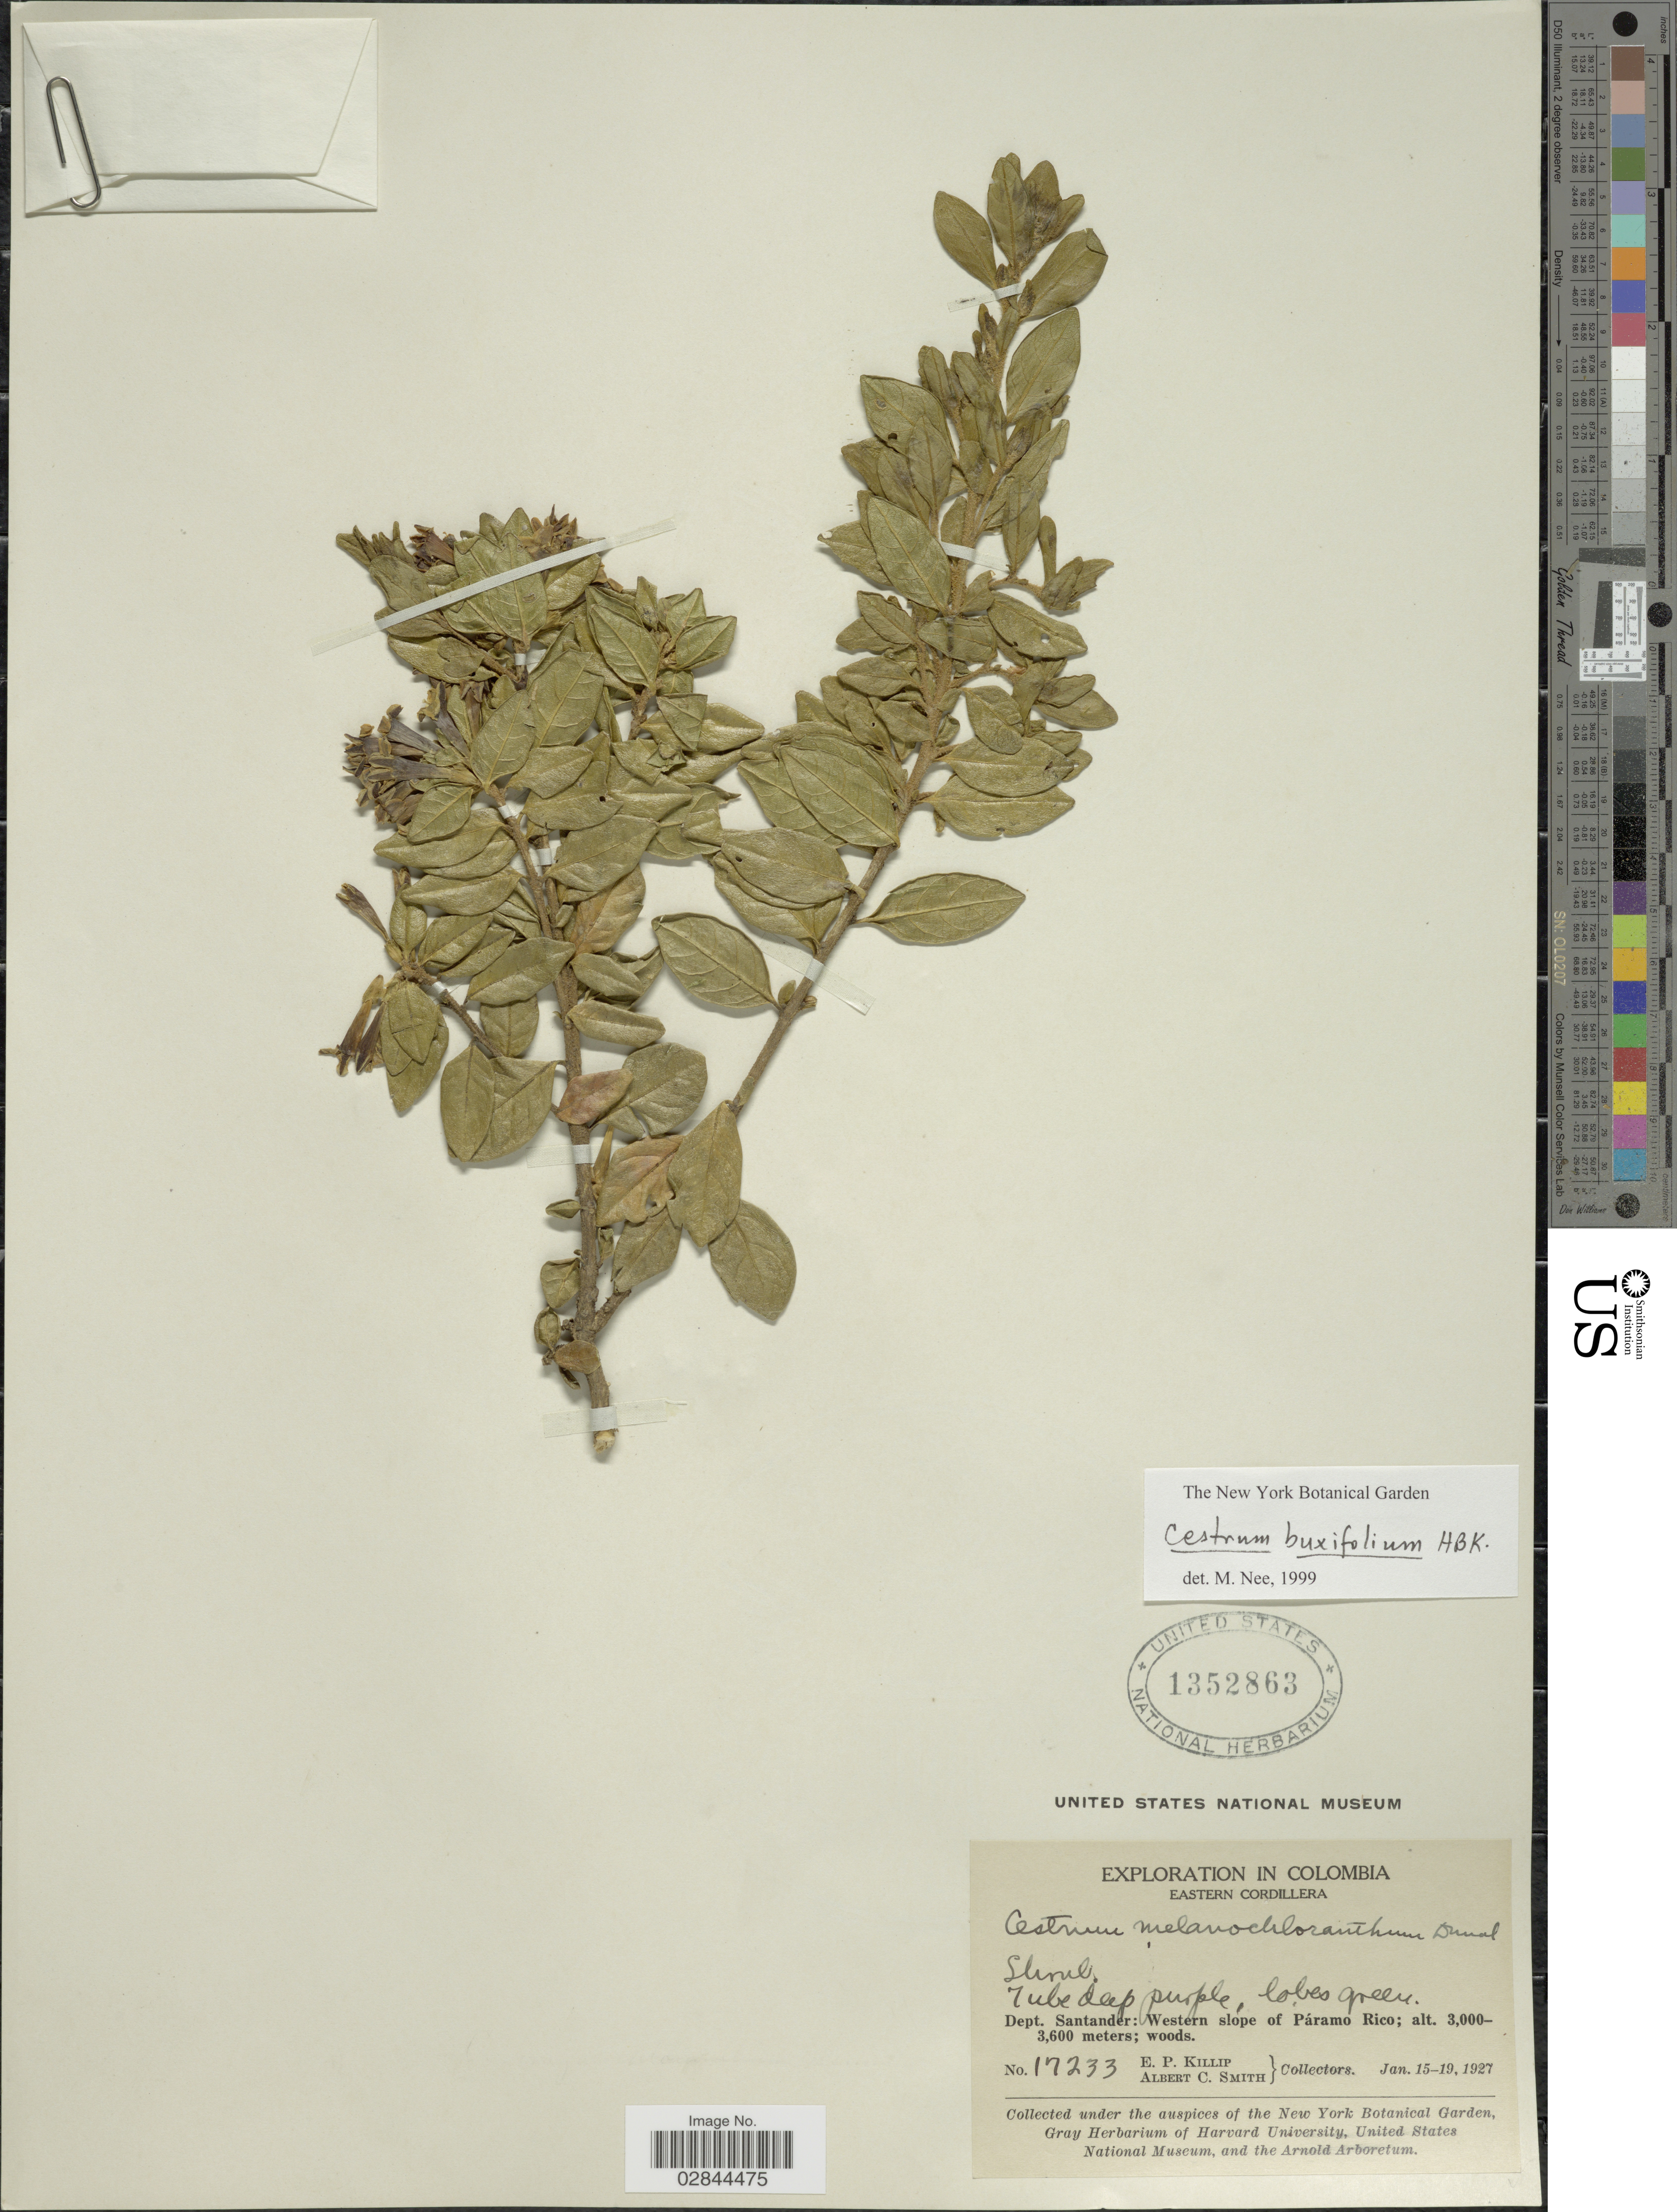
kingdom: Plantae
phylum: Tracheophyta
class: Magnoliopsida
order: Solanales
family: Solanaceae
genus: Cestrum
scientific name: Cestrum buxifolium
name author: Kunth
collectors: E. P. Killip & A. C. Smith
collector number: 17233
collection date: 1927-01-15/1927-01-19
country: Colombia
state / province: Santander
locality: Eastern Cordillera. Dept. Santander: Western slope of Páramo Rico.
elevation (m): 3000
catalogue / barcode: US 1352863